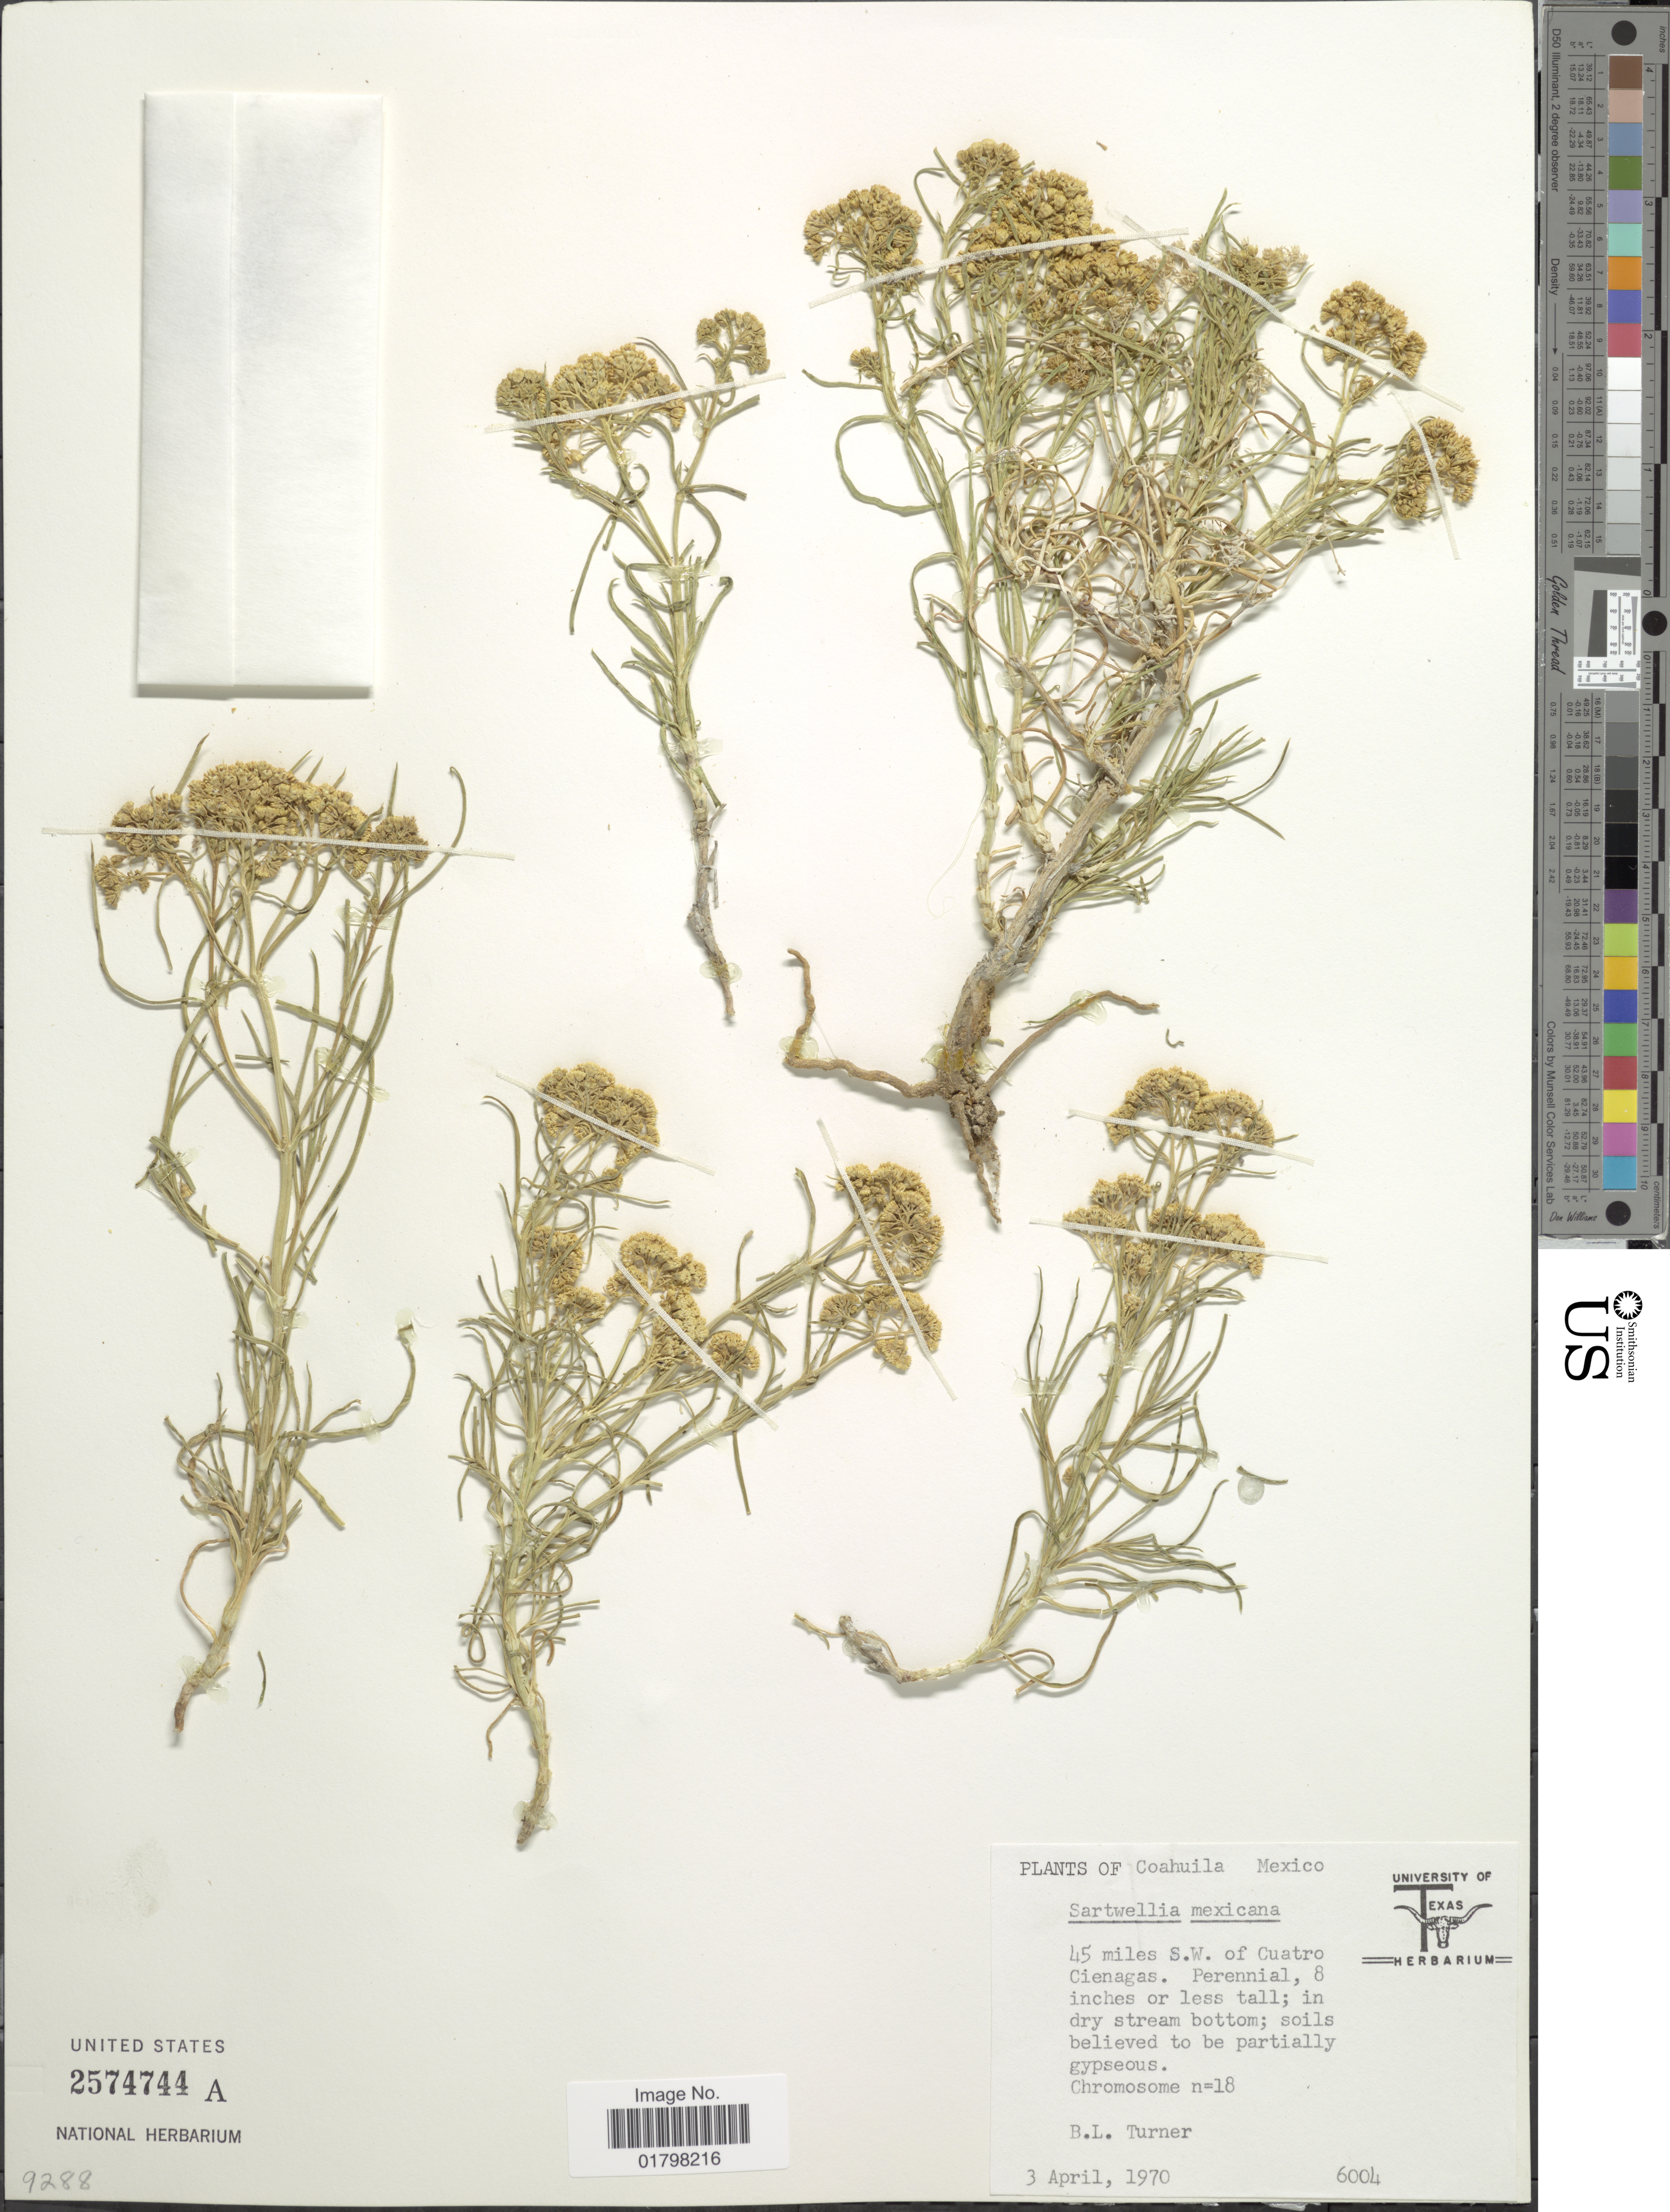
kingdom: Plantae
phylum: Tracheophyta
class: Magnoliopsida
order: Asterales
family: Asteraceae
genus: Sartwellia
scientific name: Sartwellia mexicana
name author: A. Gray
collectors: B. L. Turner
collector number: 6004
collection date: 1970-04-03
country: Mexico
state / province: Coahuila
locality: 45 miles S.W. of Cuatro Cienegas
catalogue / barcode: US 2574744A